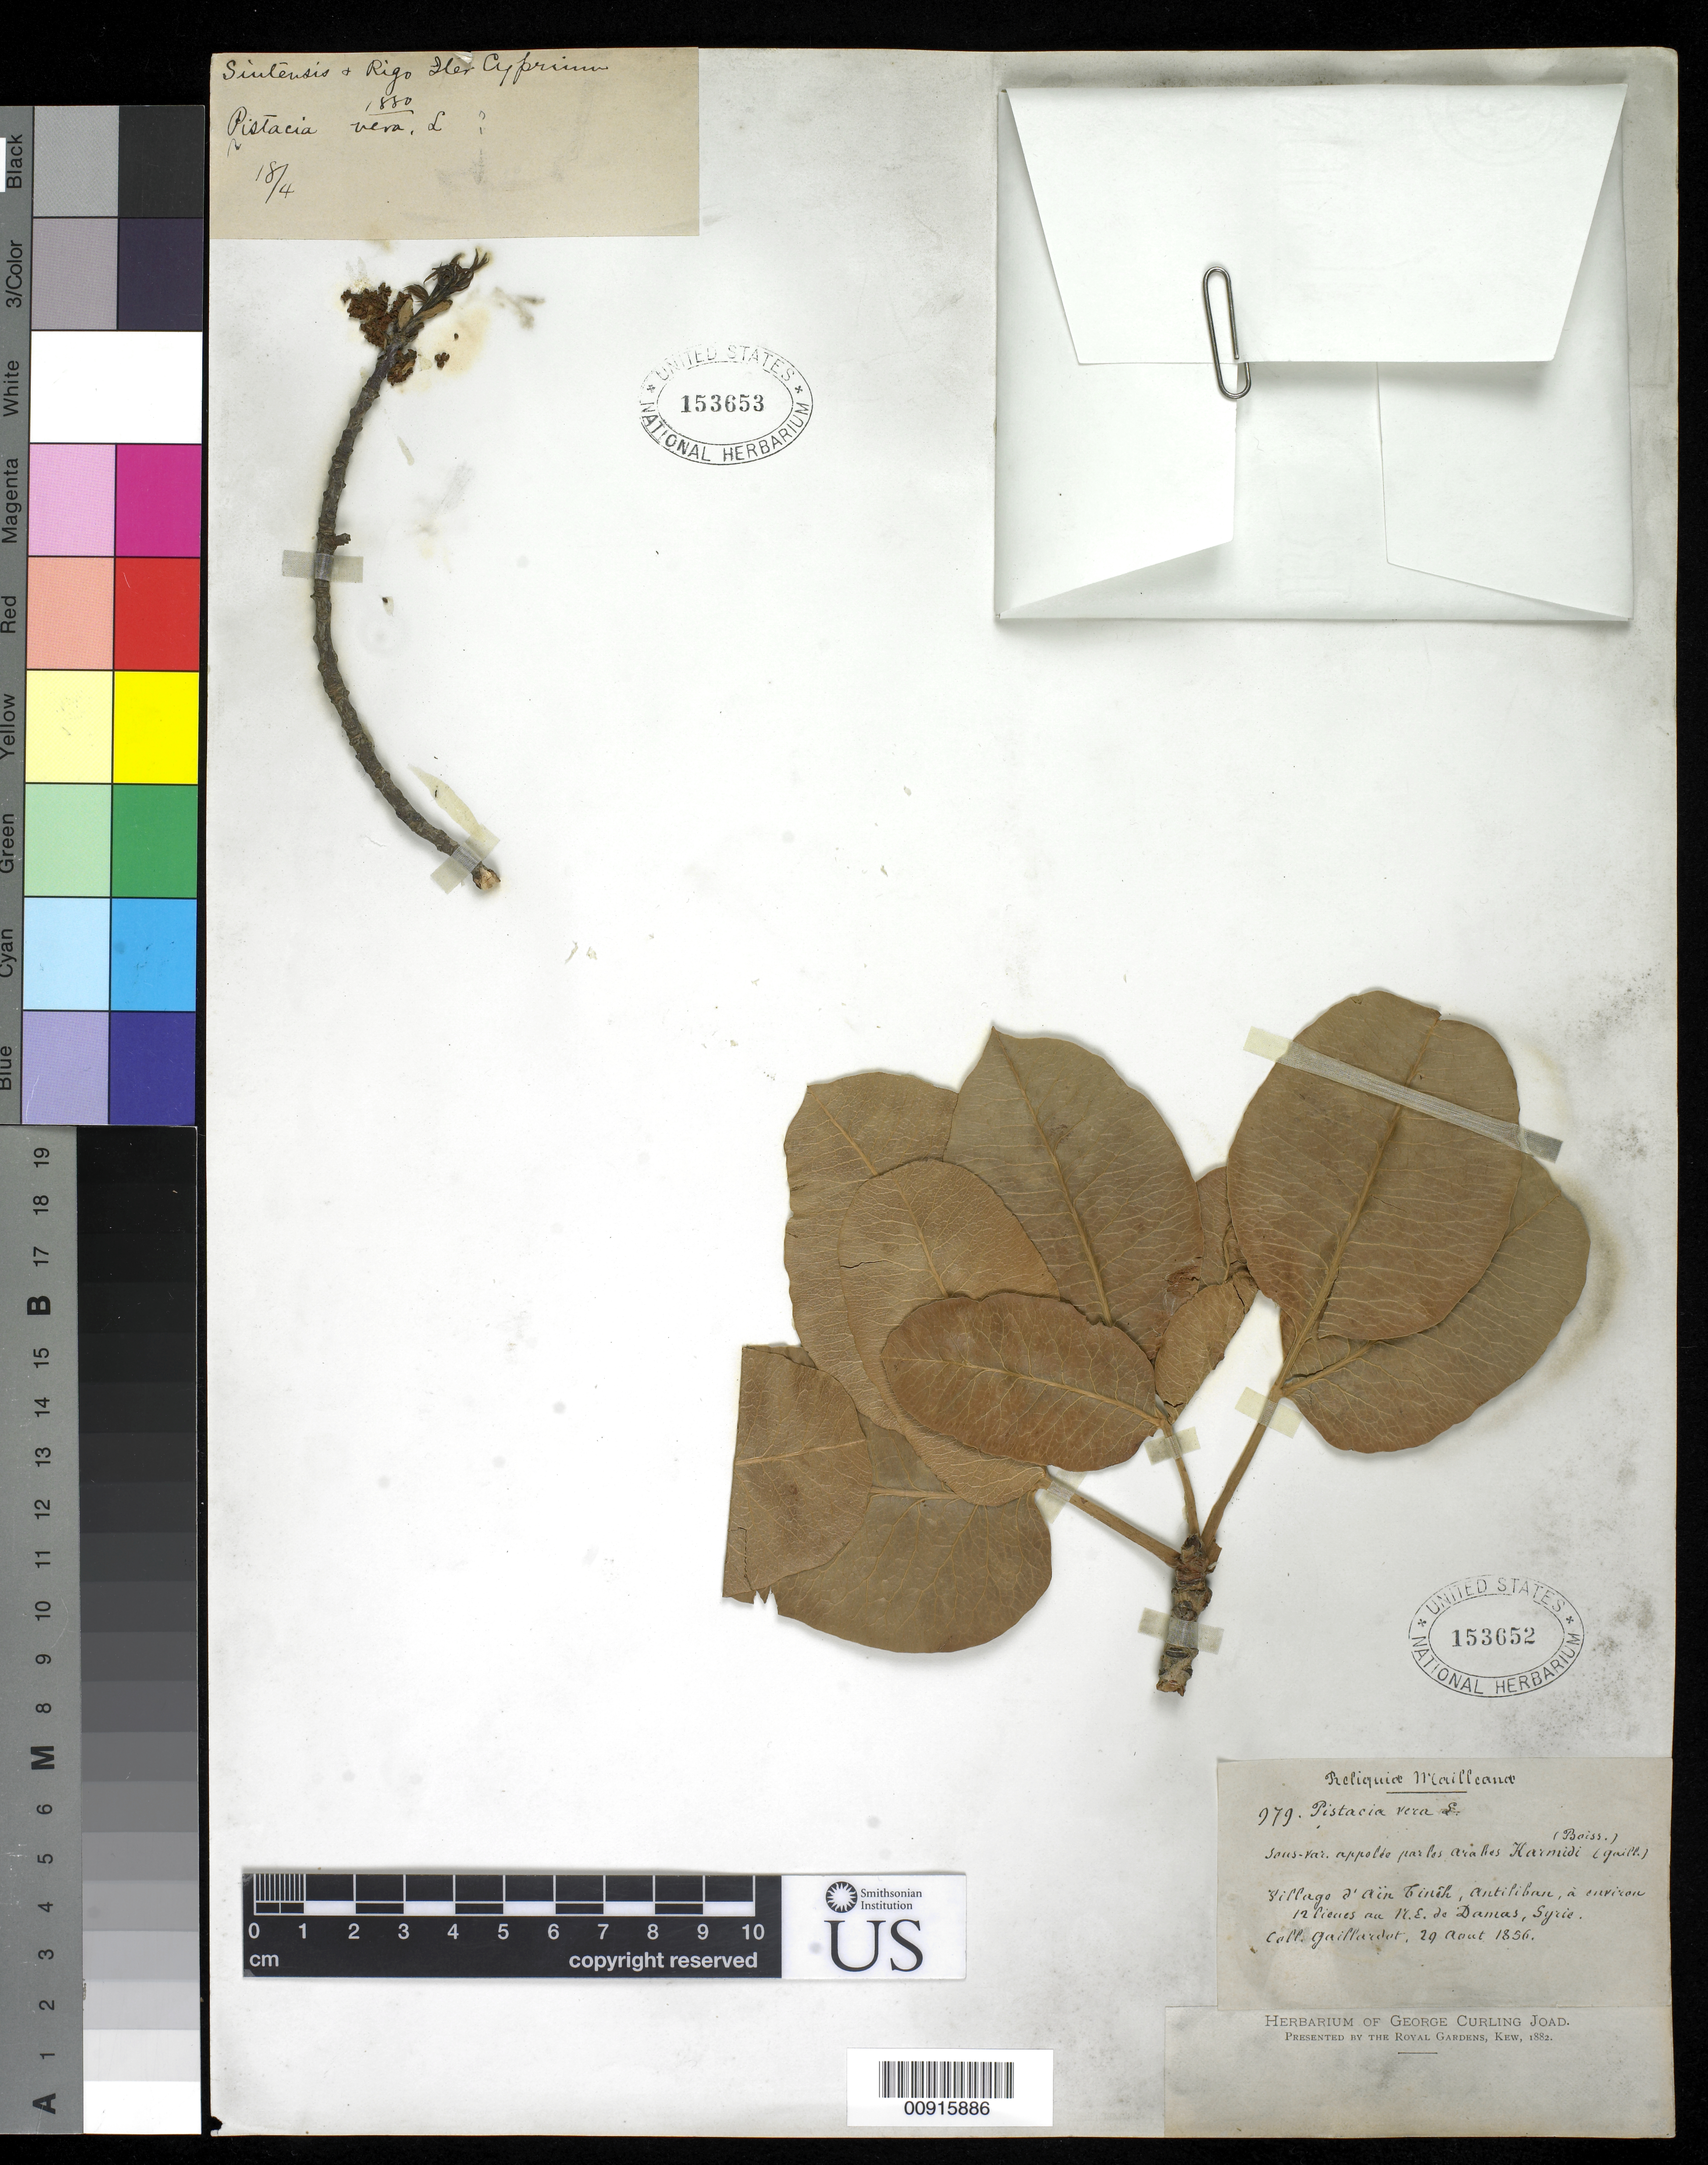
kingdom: Plantae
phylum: Tracheophyta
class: Magnoliopsida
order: Sapindales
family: Anacardiaceae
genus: Pistacia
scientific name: Pistacia vera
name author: L.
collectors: -. Sintenis & -- Rigo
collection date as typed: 18 Apr 1880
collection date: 1880-04-18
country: Cyprus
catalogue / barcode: US 153653